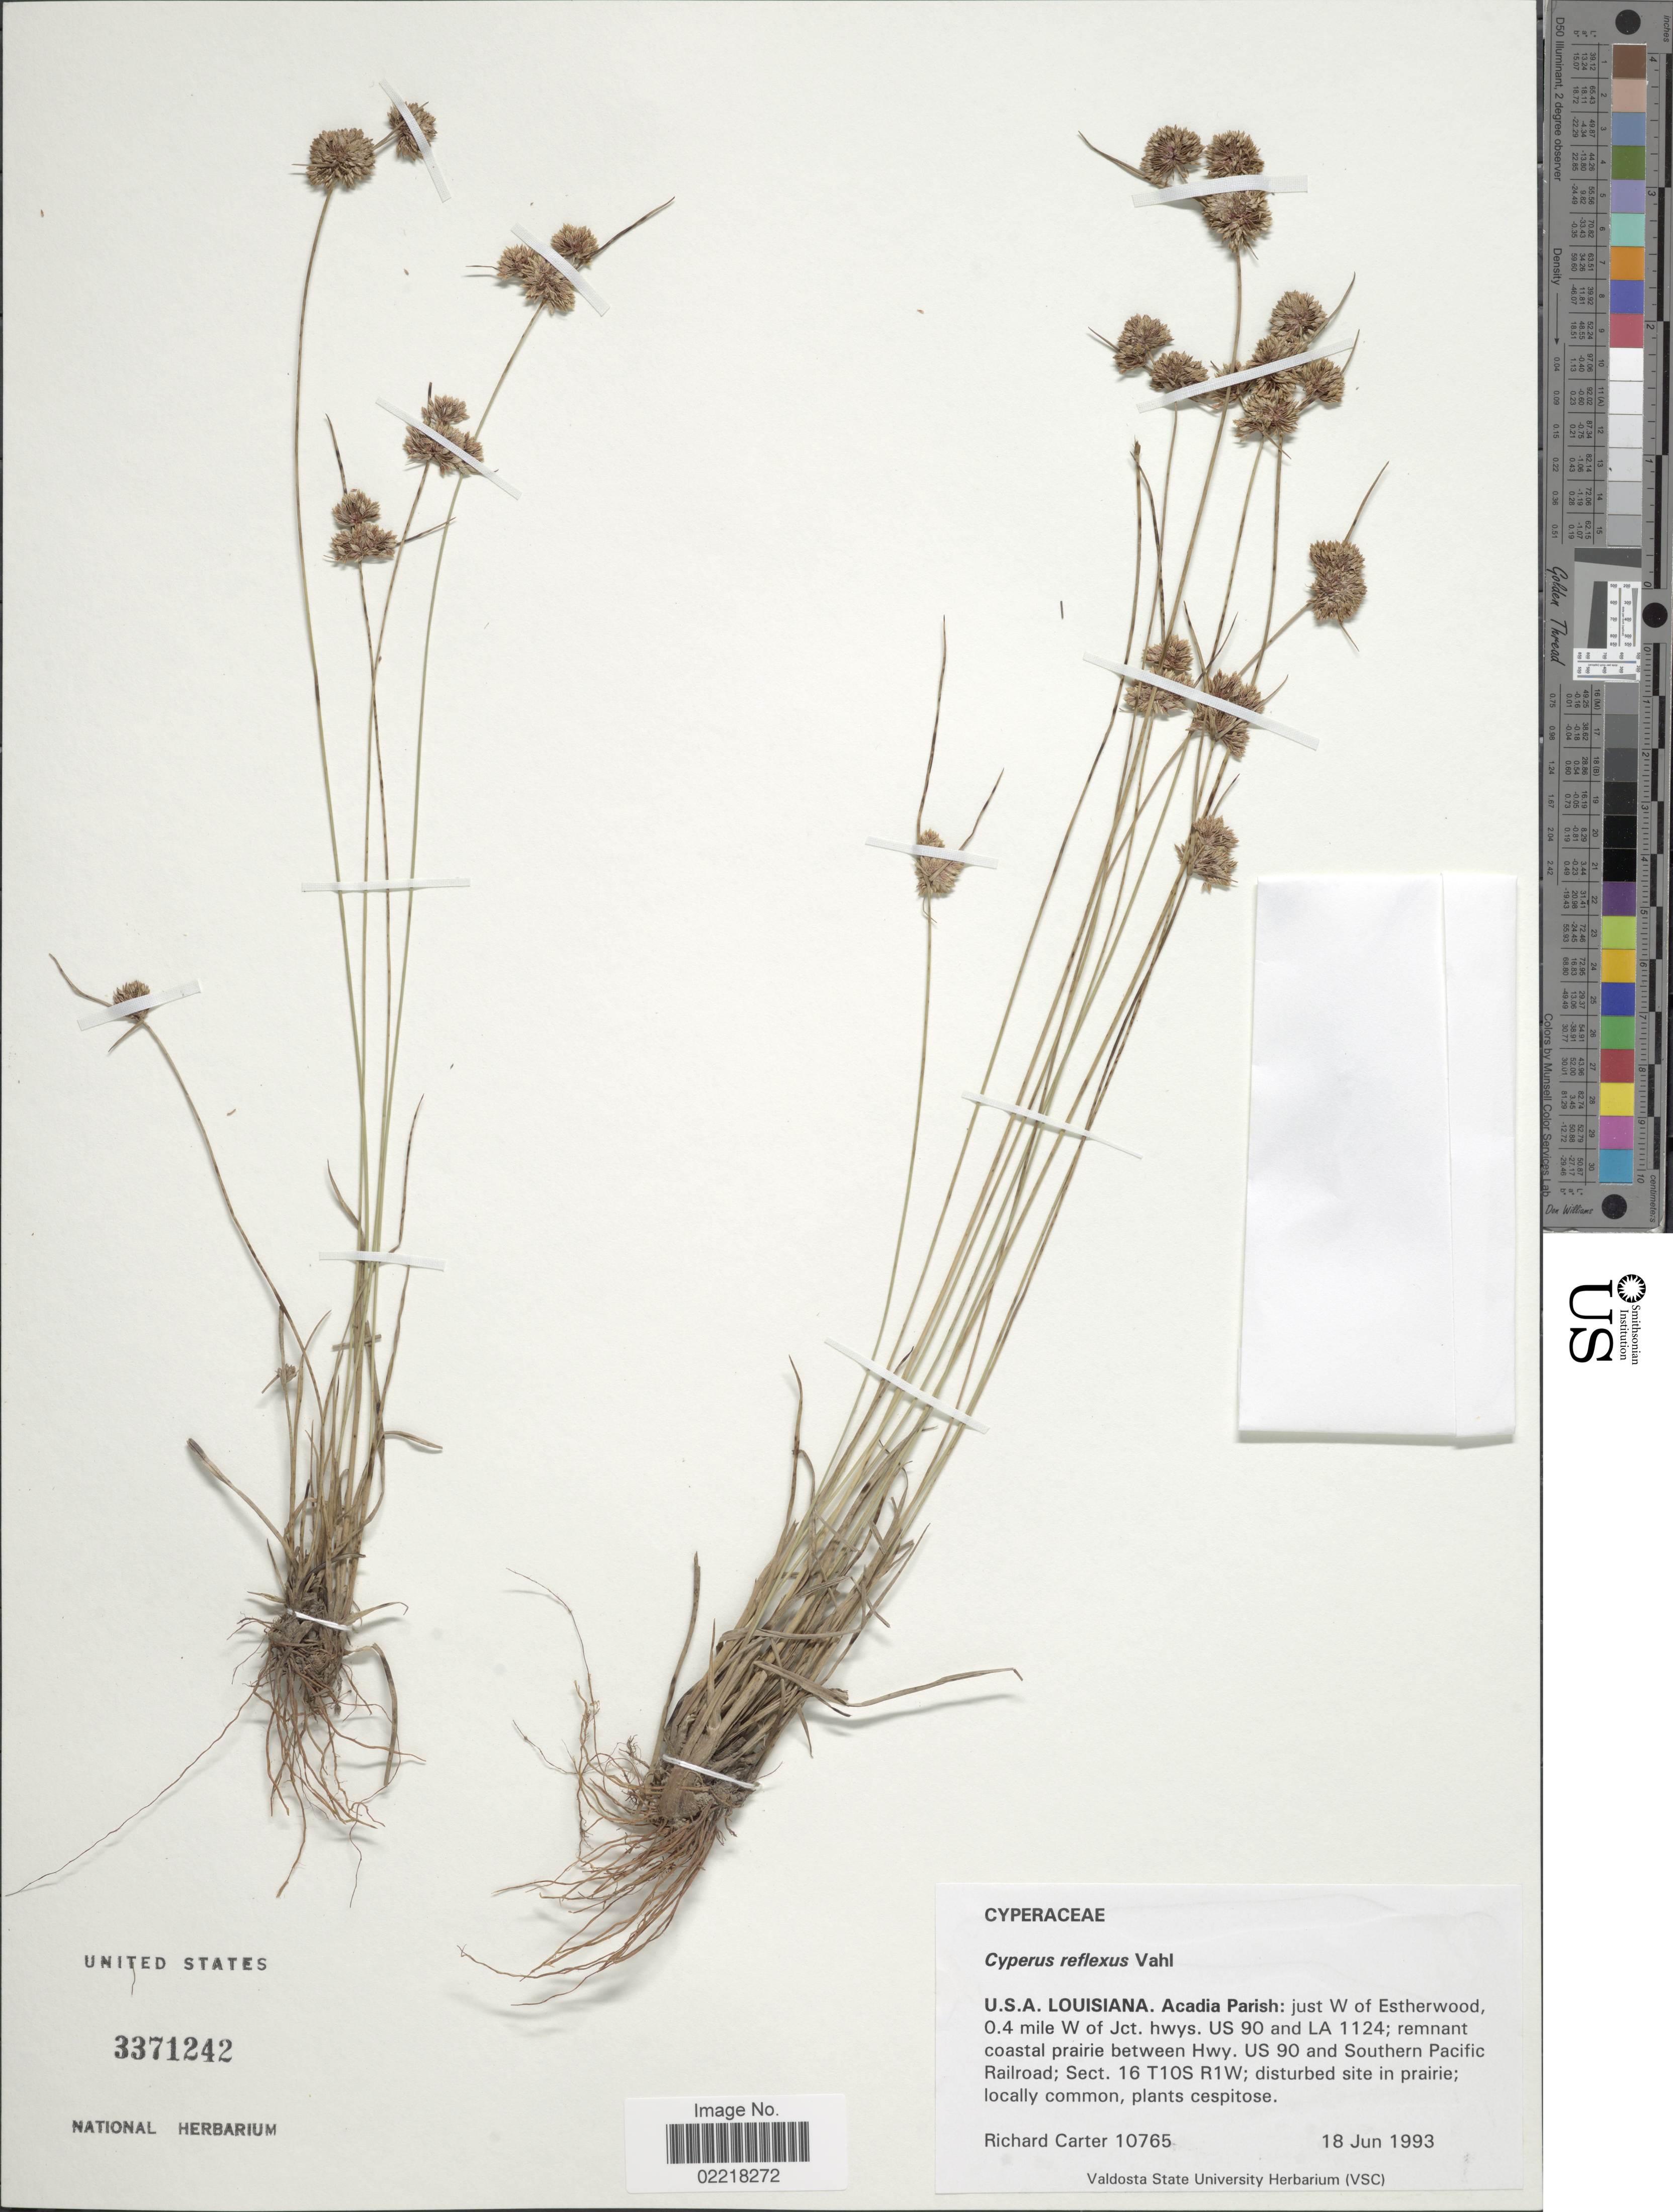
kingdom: Plantae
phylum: Tracheophyta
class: Liliopsida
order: Poales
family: Cyperaceae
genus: Cyperus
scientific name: Cyperus reflexus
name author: Vahl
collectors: R. Carter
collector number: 10765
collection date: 1993-06-18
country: United States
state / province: Louisiana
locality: U.S.A., Acadia Parish, just W of Estherwood, 0.4 mile W of Jct. hwys. US 90 and LA 1124, remnant coastal prairie between Hwy US 90 and Southern Pacific Railroad, Sect 16 T10S R1W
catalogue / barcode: US 3371242